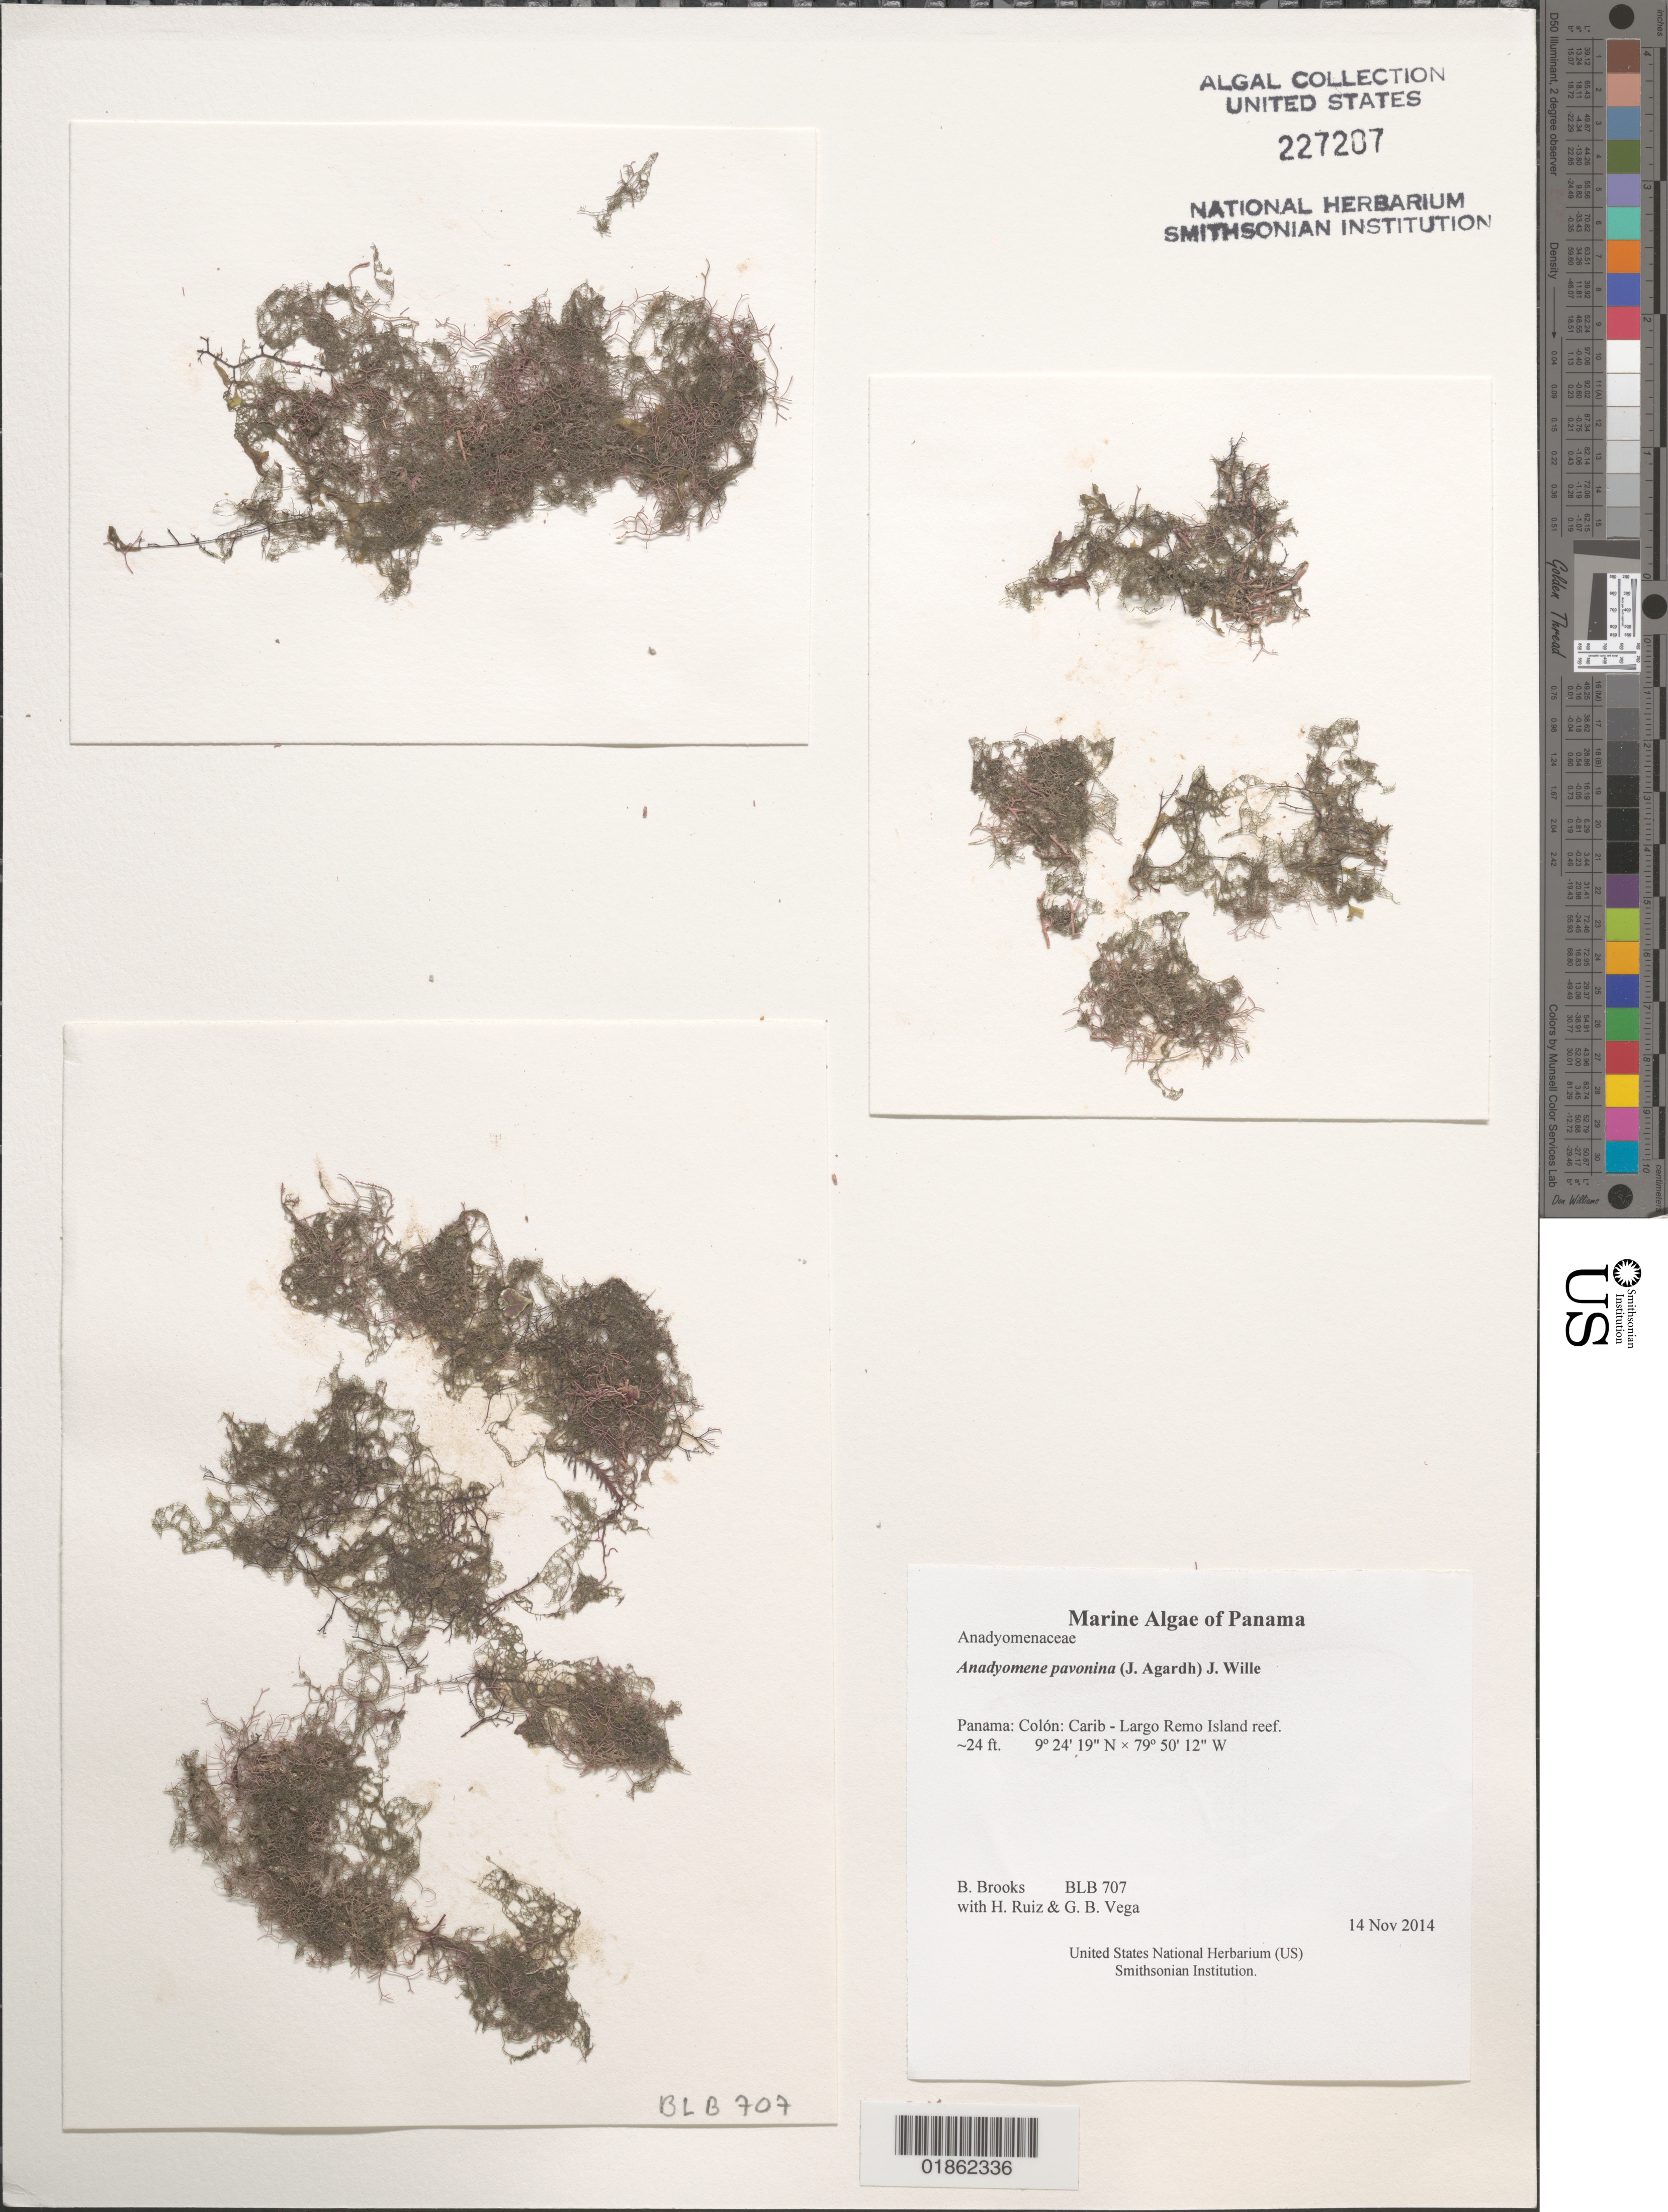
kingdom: Plantae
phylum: Chlorophyta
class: Ulvophyceae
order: Cladophorales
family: Anadyomenaceae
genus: Anadyomene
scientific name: Anadyomene pavonina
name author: (J. Agardh) J. Wille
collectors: B. Brooks, H. Ruiz & G. B. Vega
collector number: BLB 707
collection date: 2014-11-14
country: Panama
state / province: Colón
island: Largo Remo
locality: Carib - Largo Remo Island reef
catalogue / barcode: US 227207